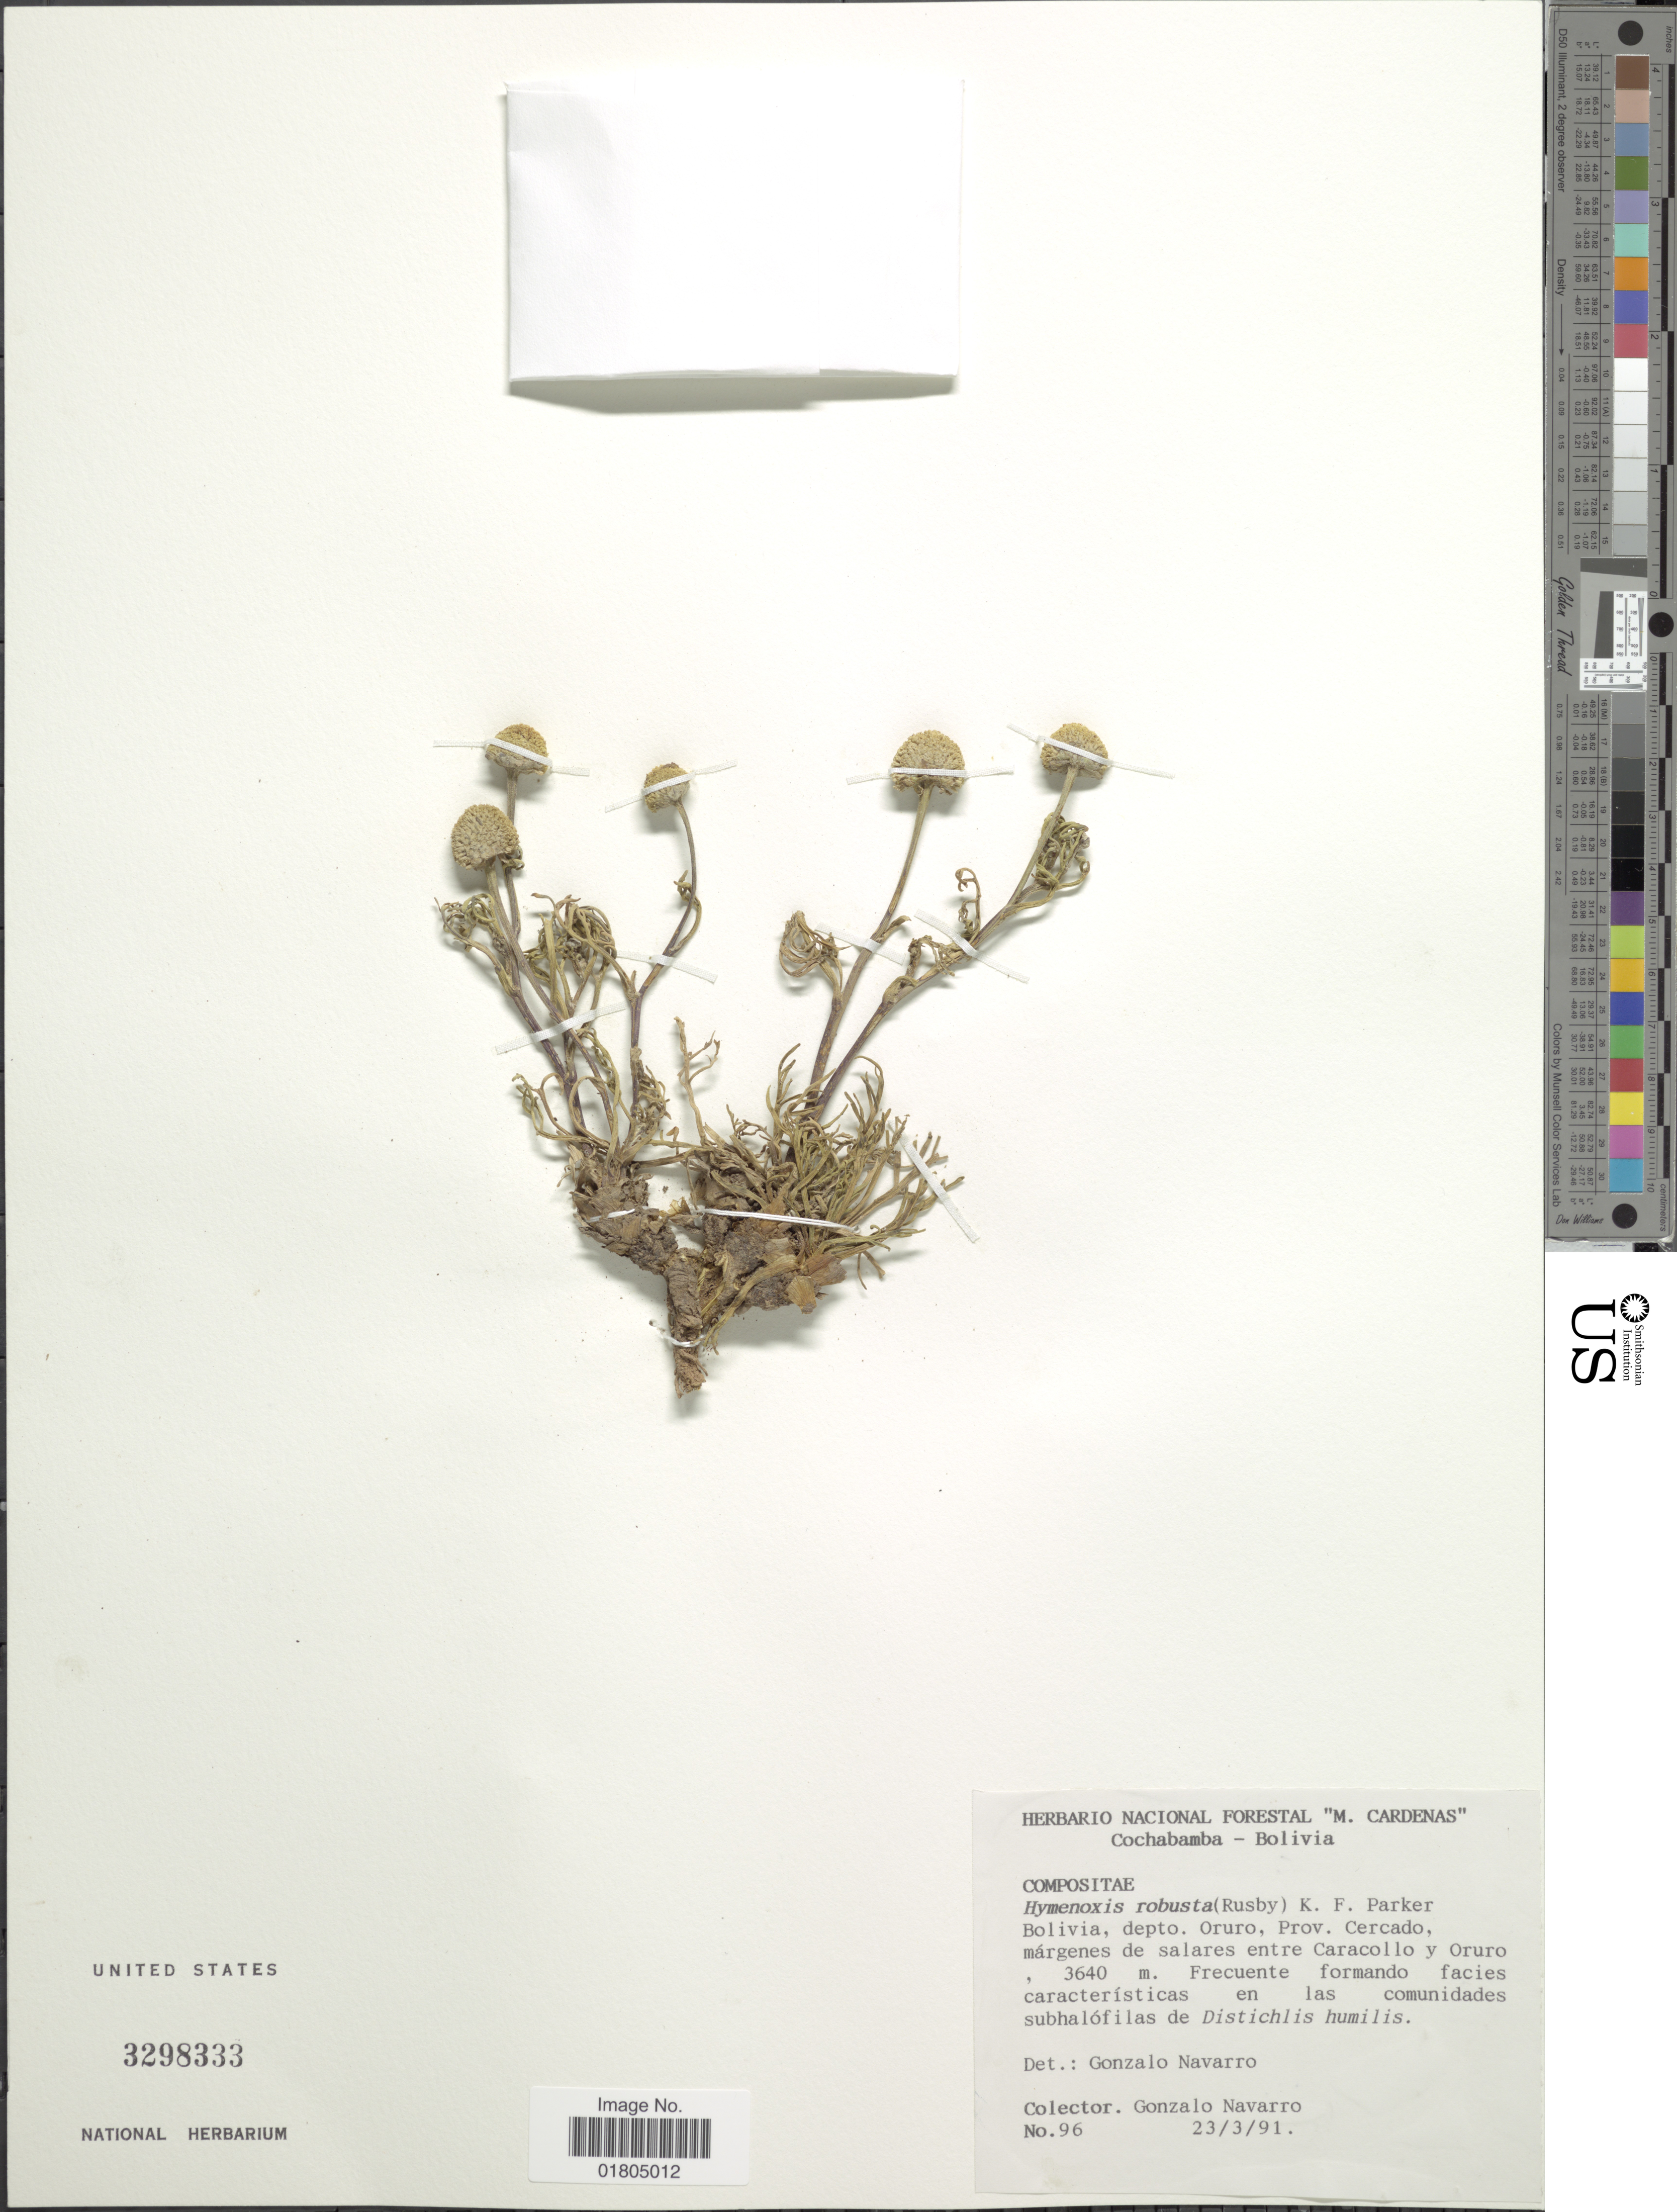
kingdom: Plantae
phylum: Tracheophyta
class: Magnoliopsida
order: Asterales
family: Asteraceae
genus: Hymenoxys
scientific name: Hymenoxys robusta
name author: (Rusby) K.F. Parker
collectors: G. Navarro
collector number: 96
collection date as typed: Transcribed d/m/y: 23/3/91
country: Bolivia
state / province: Oruro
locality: Depto. Oruro, Prov. Cercado, margenes de salares entre Caracollo y Oruro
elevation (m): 3640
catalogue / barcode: US 3298333